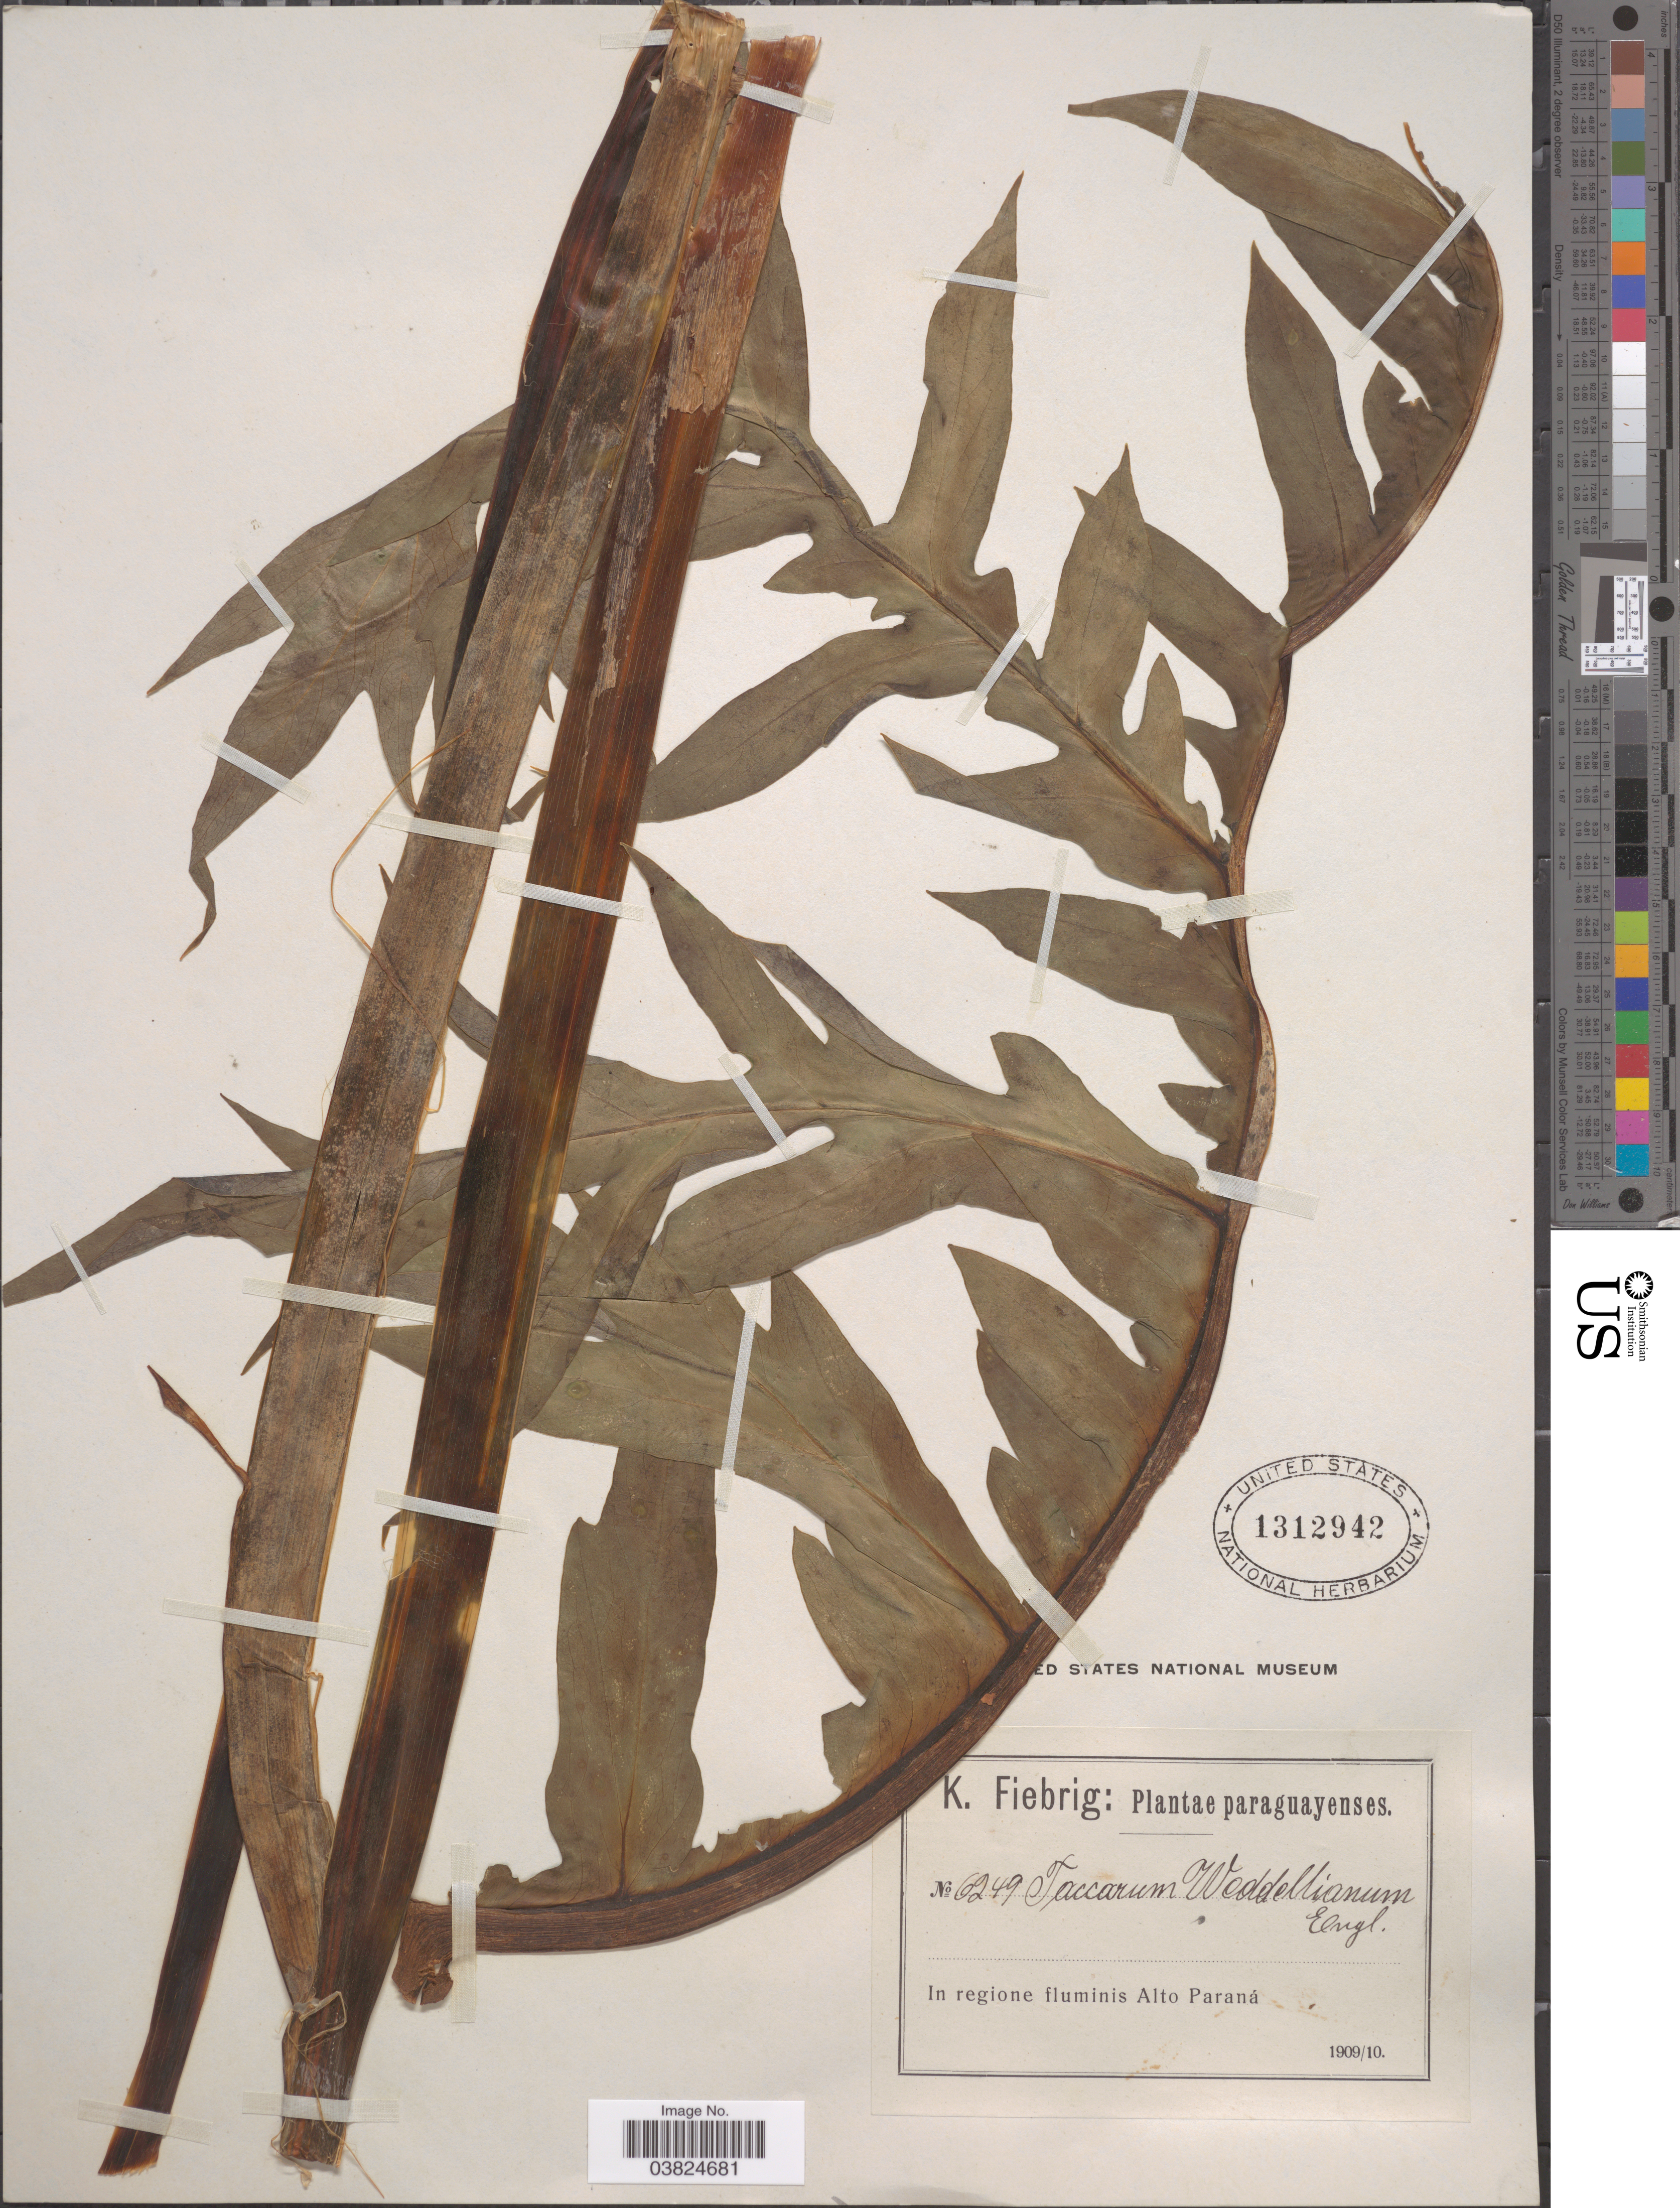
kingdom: Plantae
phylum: Tracheophyta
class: Liliopsida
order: Alismatales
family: Araceae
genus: Taccarum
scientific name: Taccarum weddellianum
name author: Brongn. ex Schott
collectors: K. Fiebrig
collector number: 6249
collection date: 1909/1910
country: Paraguay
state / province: Alto Parana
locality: In regione fluminis Alto Paraná.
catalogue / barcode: US 1312942